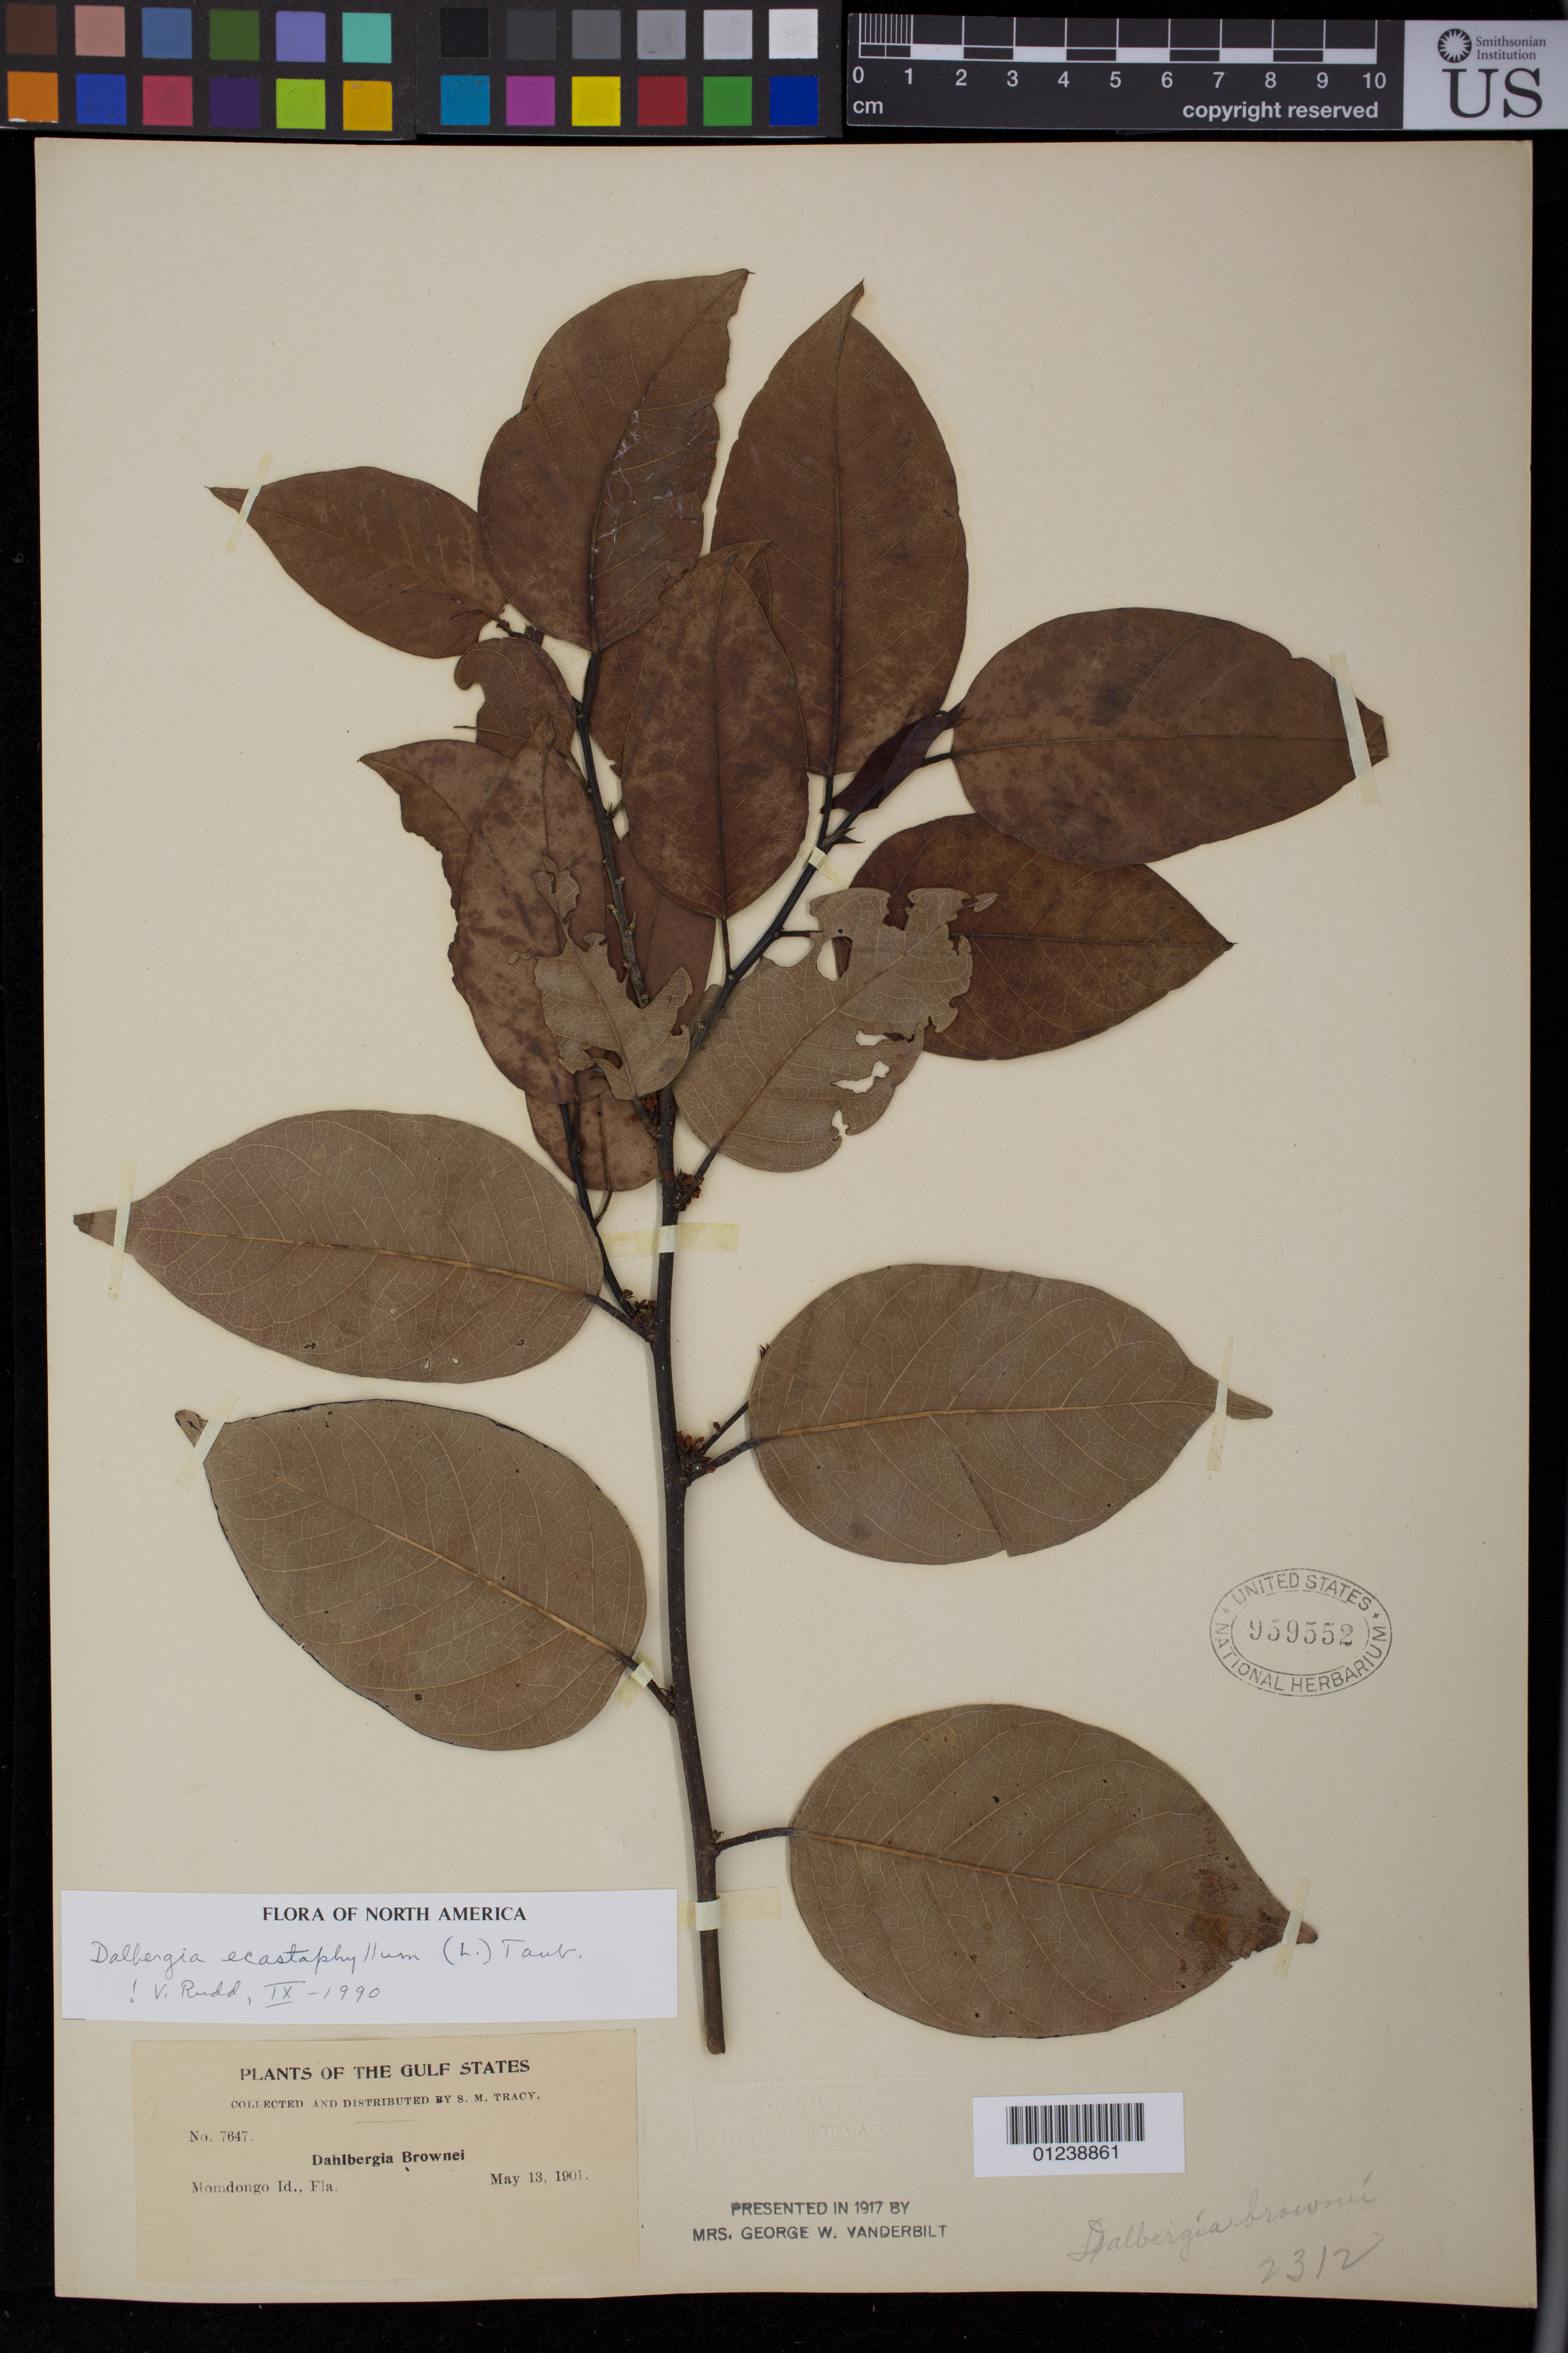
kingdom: Plantae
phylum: Tracheophyta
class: Magnoliopsida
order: Fabales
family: Fabaceae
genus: Dalbergia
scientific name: Dalbergia ecastaphyllum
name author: (L.) Taub.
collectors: S. M. Tracy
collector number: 7647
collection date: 1901-05-13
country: United States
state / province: Florida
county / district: Lee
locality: Momdongo Id.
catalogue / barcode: US 959552